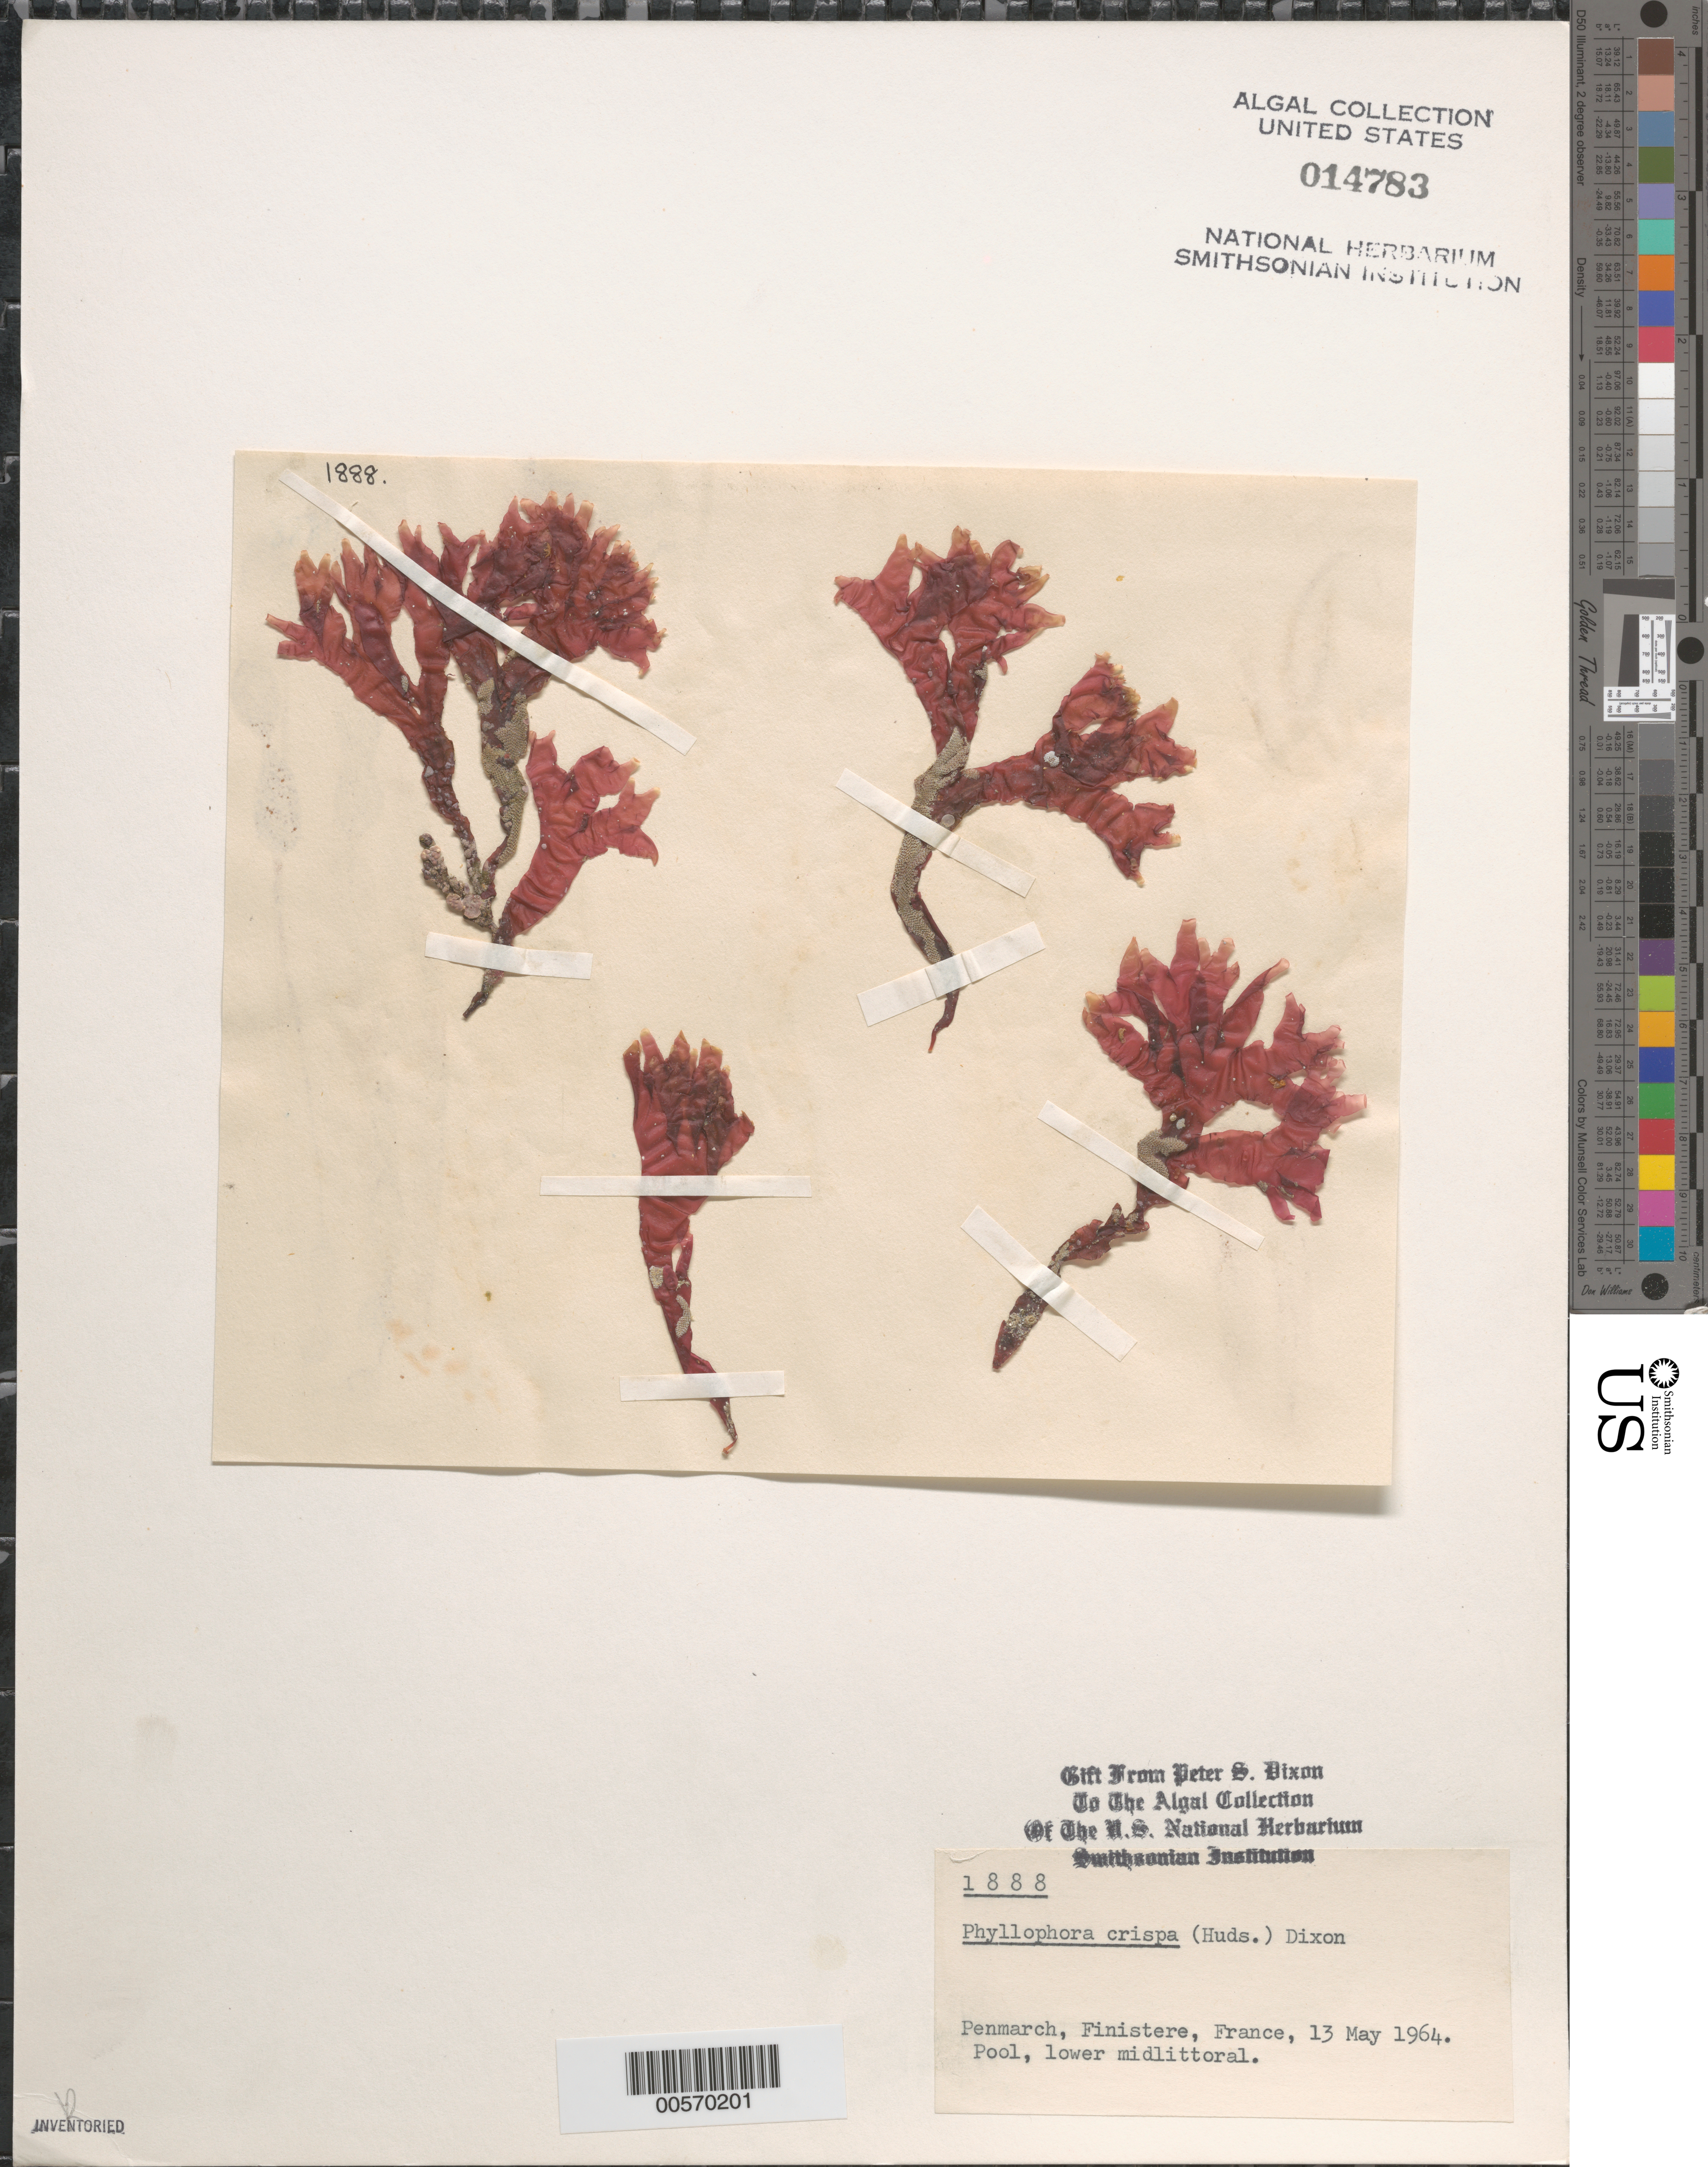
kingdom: Plantae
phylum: Rhodophyta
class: Florideophyceae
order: Gigartinales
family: Phyllophoraceae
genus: Phyllophora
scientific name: Phyllophora crispa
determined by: Dixon, P. S.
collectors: P. S. Dixon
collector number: PSD 1888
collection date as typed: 13 May 1964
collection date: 1964-05-13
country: France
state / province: Bretagne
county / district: Finistère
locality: Penmarch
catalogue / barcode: US 14783